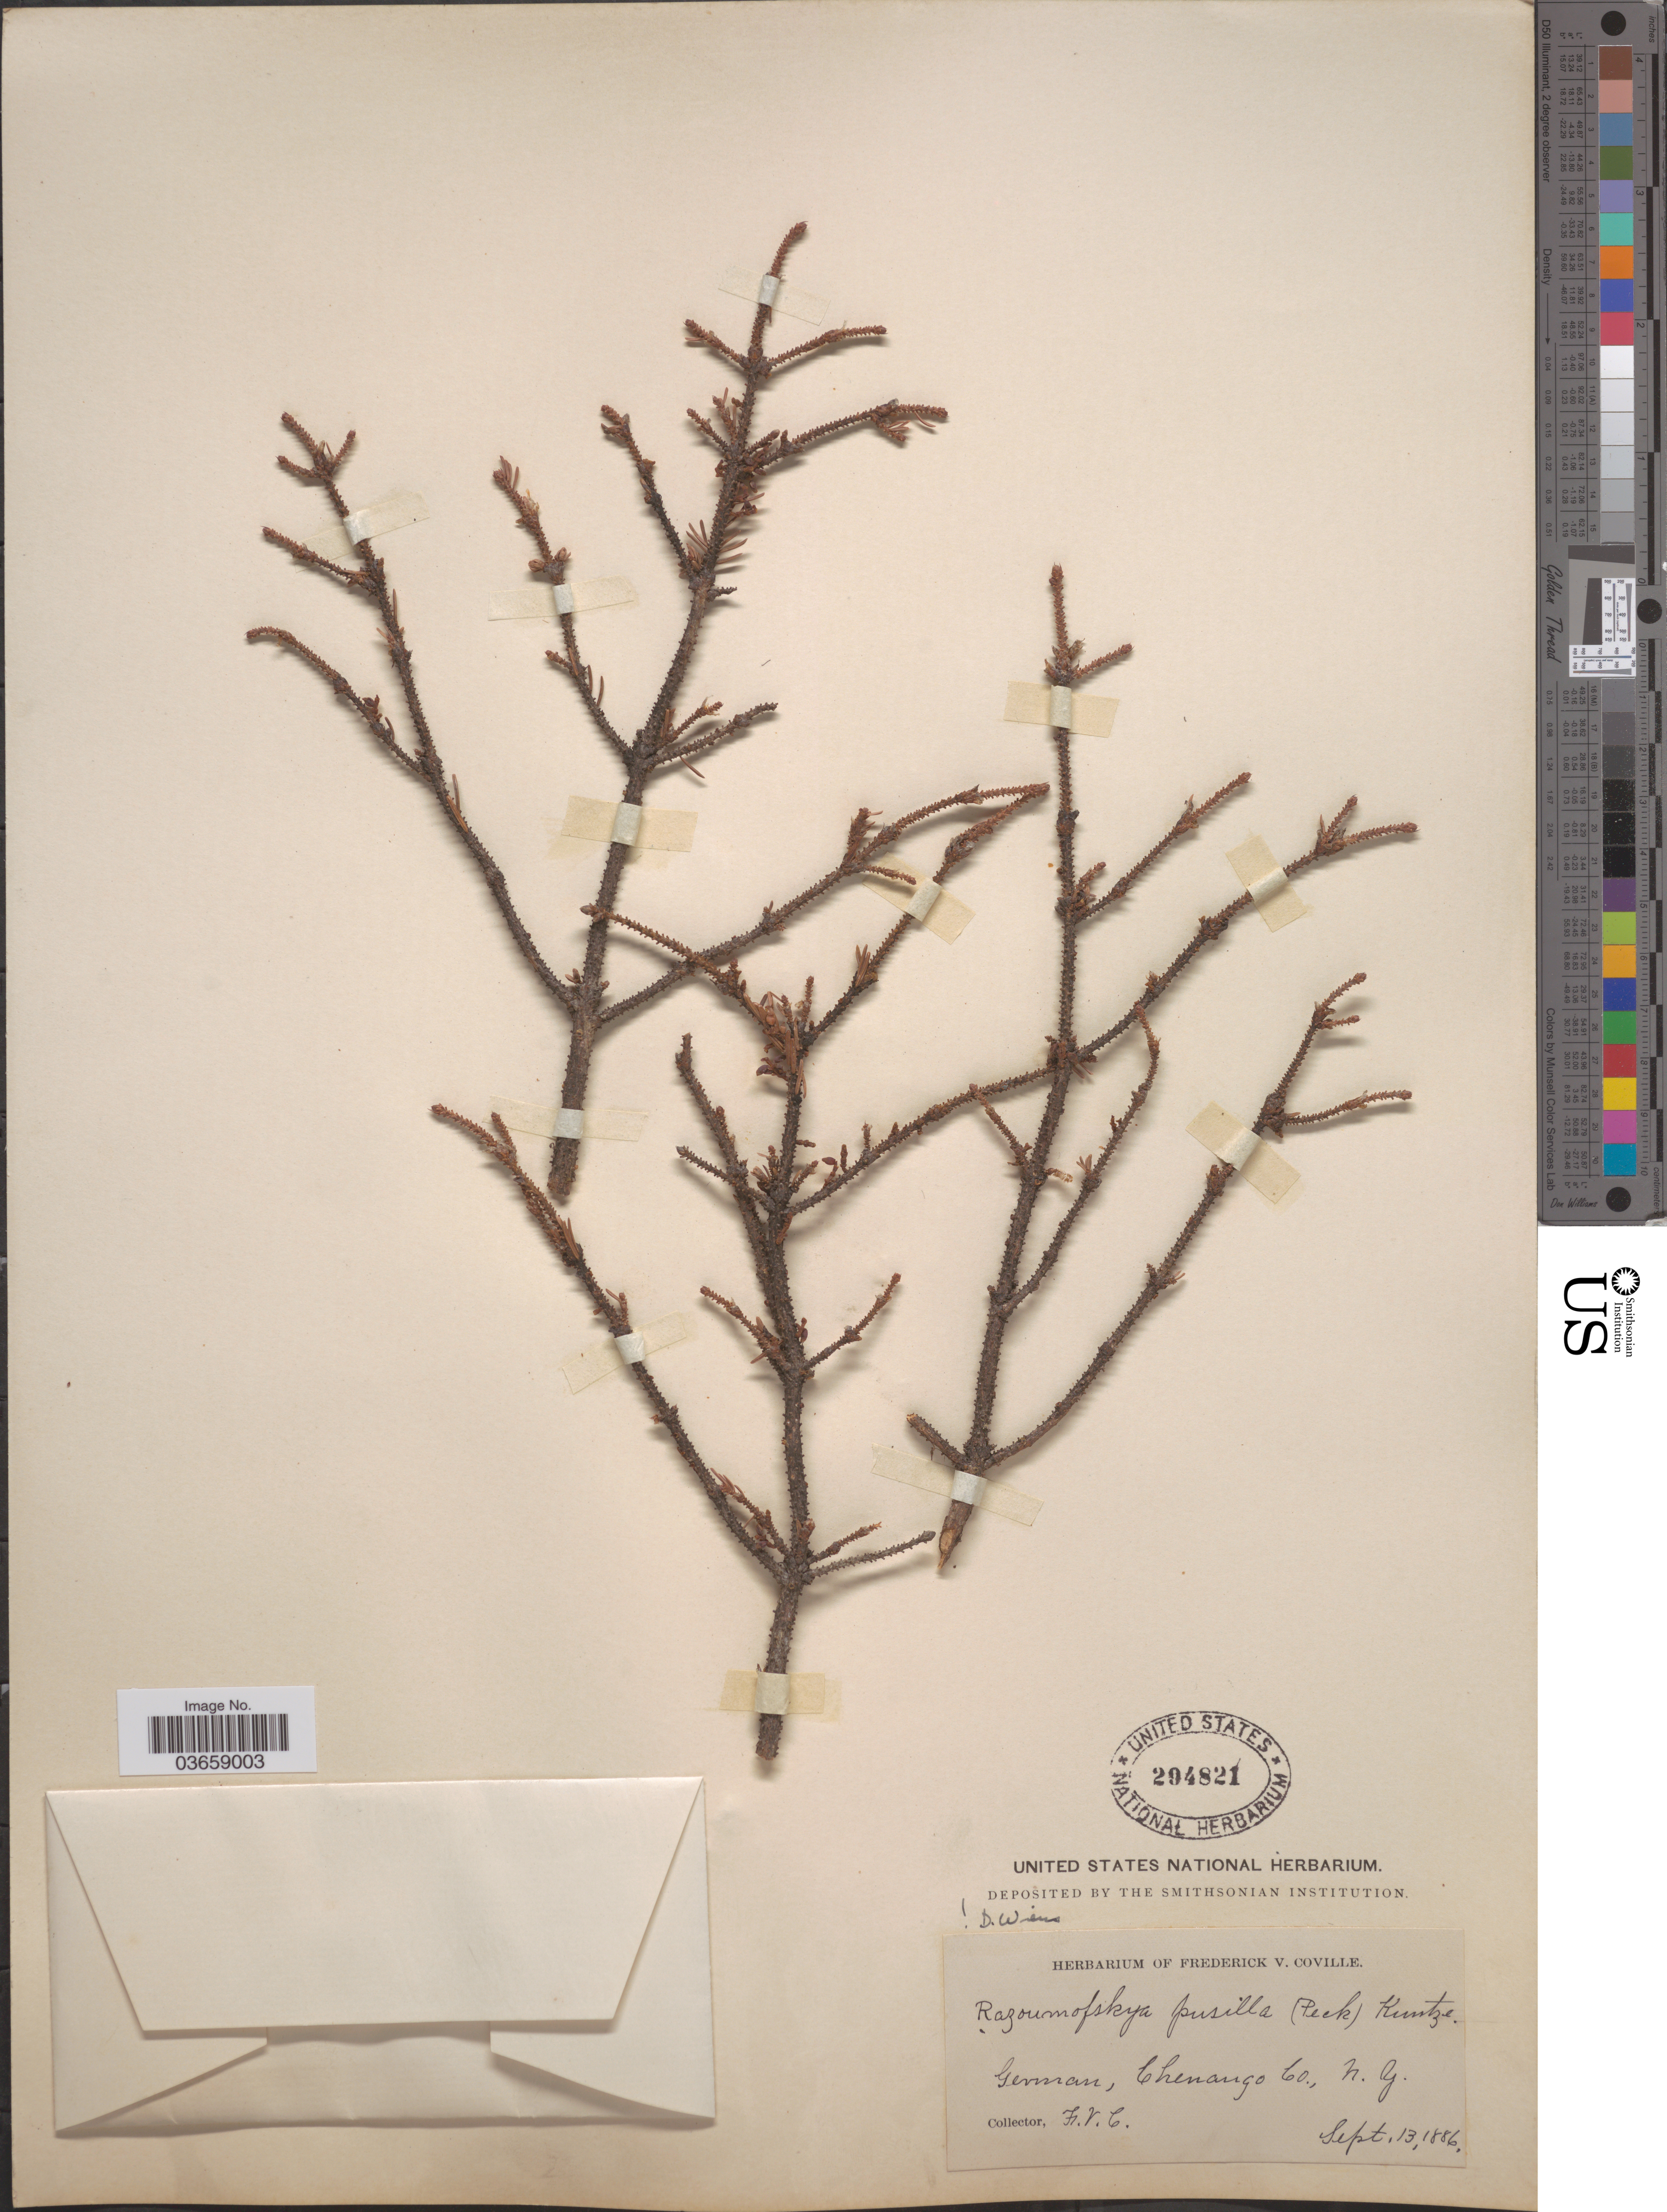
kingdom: Plantae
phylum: Tracheophyta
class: Magnoliopsida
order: Santalales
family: Viscaceae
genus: Arceuthobium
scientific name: Arceuthobium pusillum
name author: Peck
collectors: F. V. Coville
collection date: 1886-09-13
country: United States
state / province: New York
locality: German, Chenango Co.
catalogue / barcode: US 294821